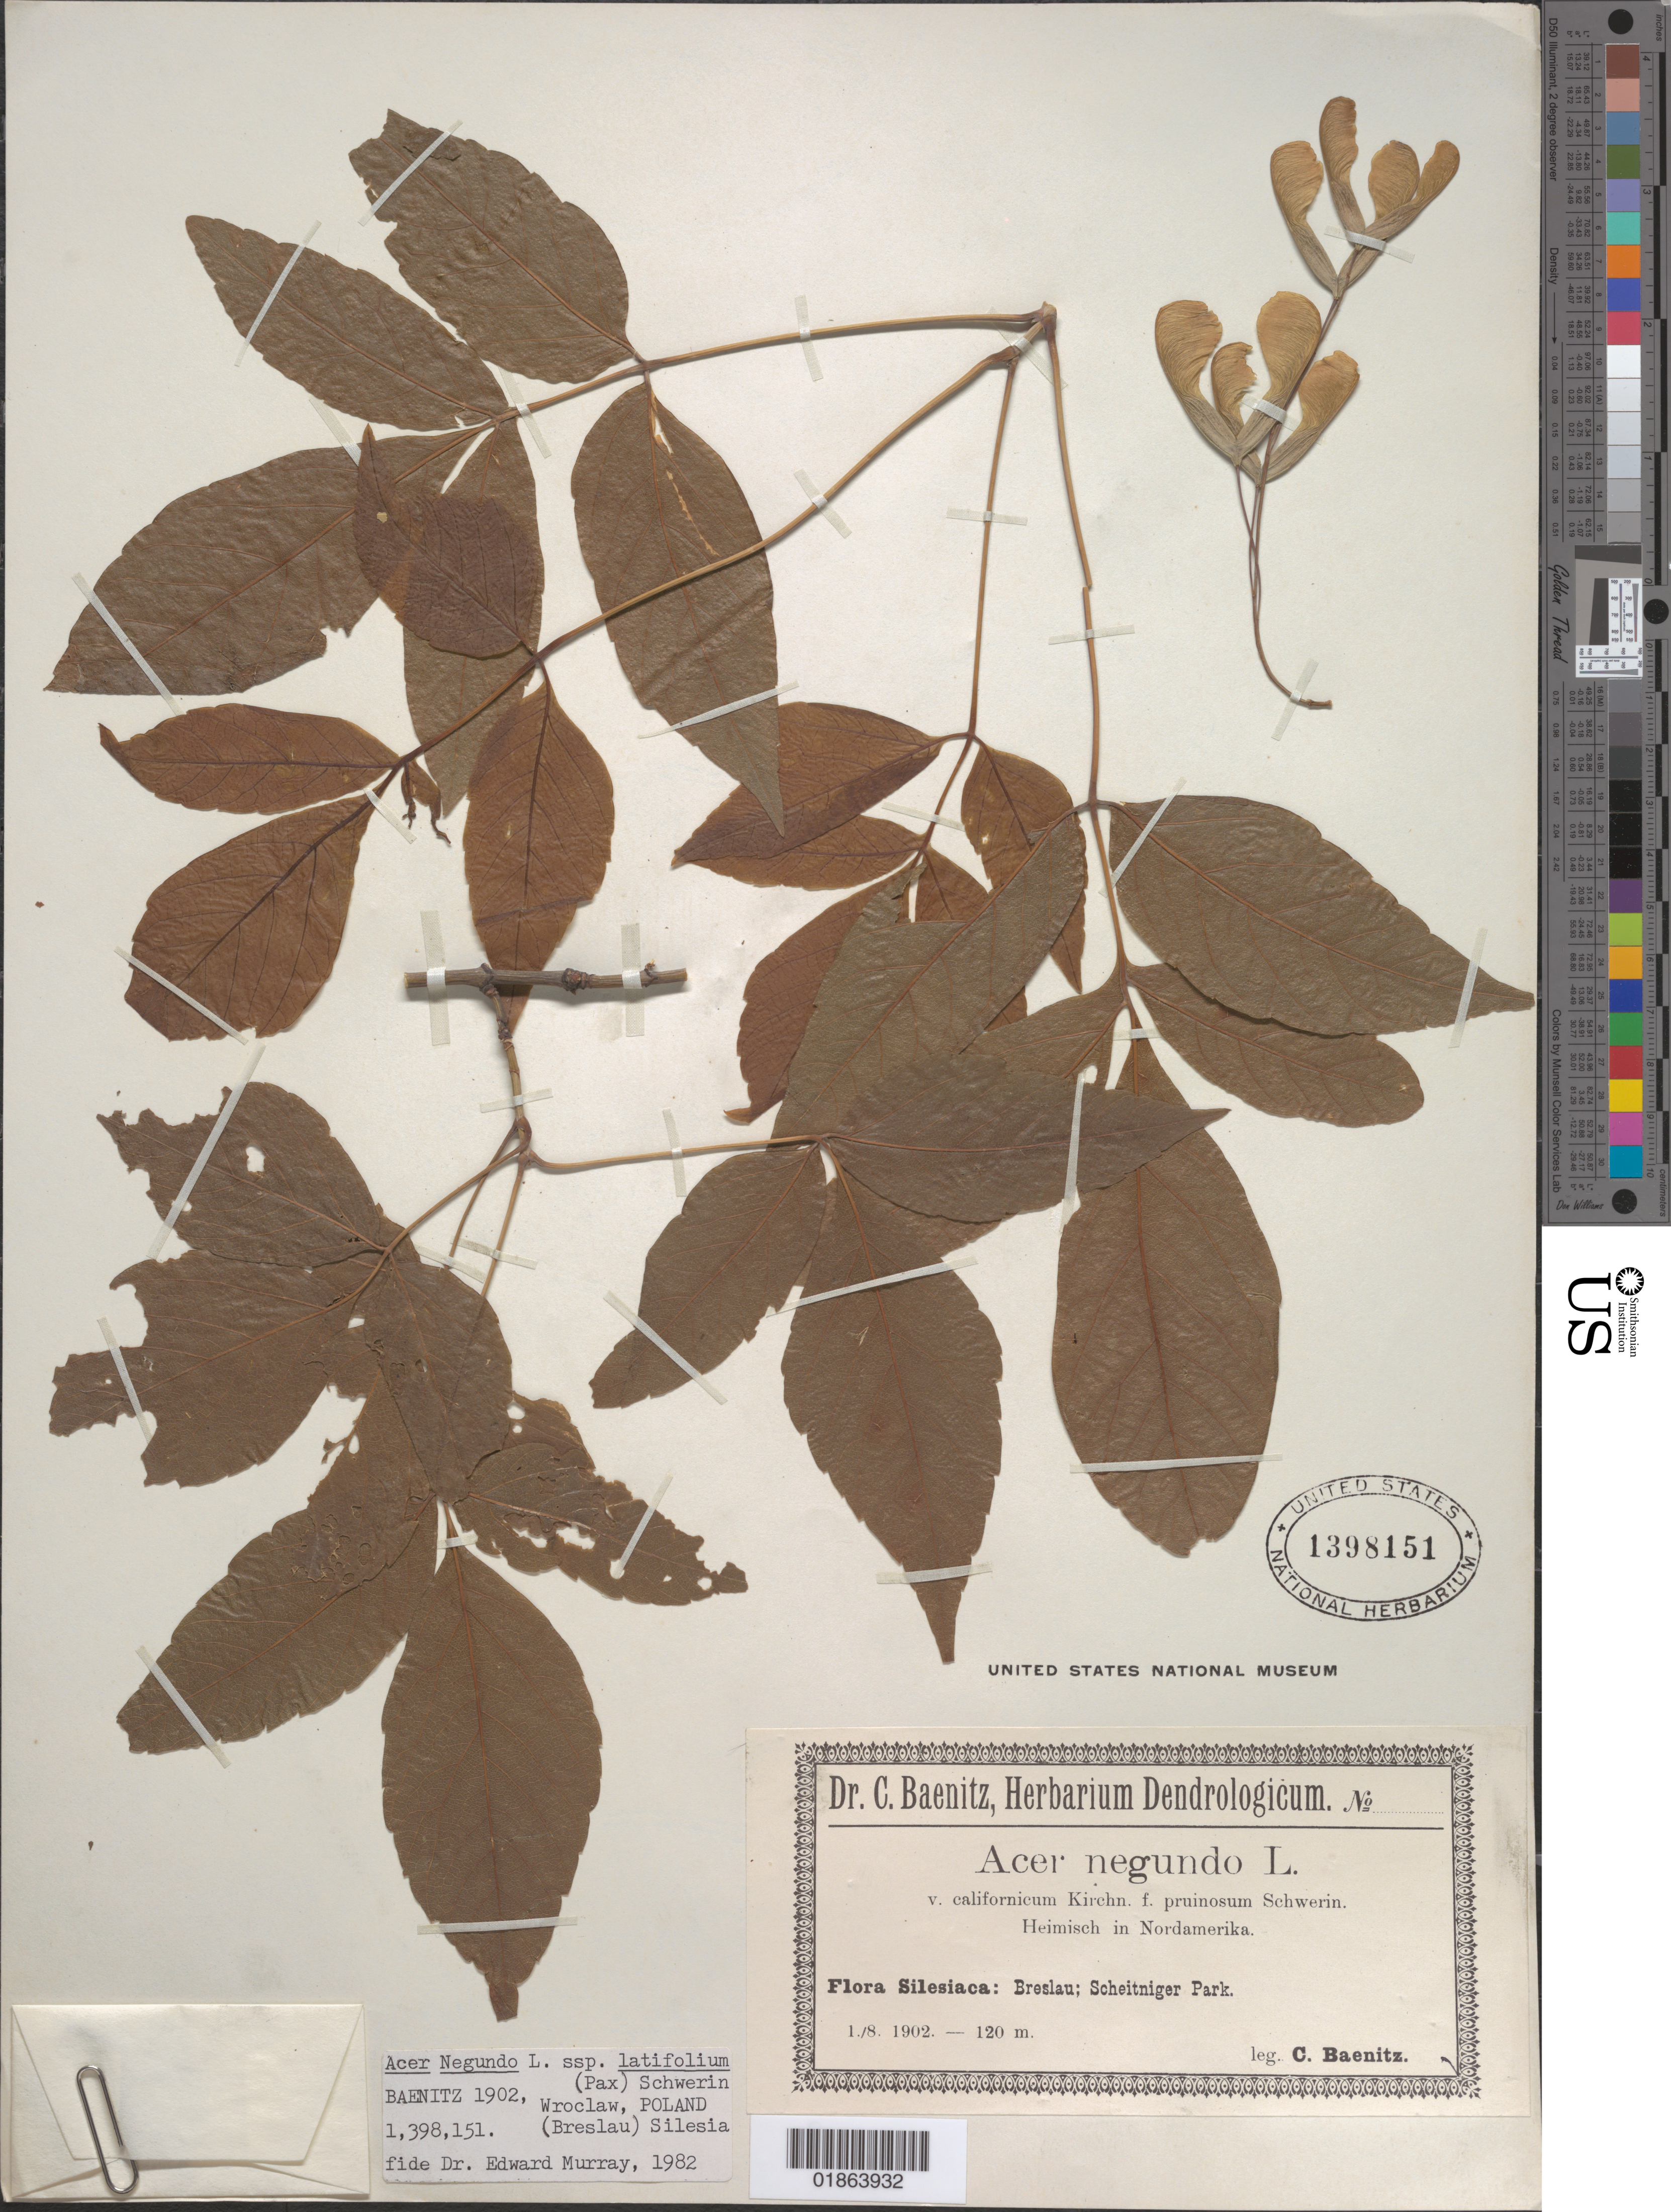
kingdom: Plantae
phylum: Tracheophyta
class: Magnoliopsida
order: Sapindales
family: Sapindaceae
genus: Acer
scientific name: Acer negundo subsp. latifolium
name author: (Pax) Schwer.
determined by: Murray, Edward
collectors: C. G. Baenitz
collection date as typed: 1./8. 1902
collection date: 1902-08-01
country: Poland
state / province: Slaskie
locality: Breslau [Wroclaw]: Scheitniger Park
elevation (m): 120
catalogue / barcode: US 1398151